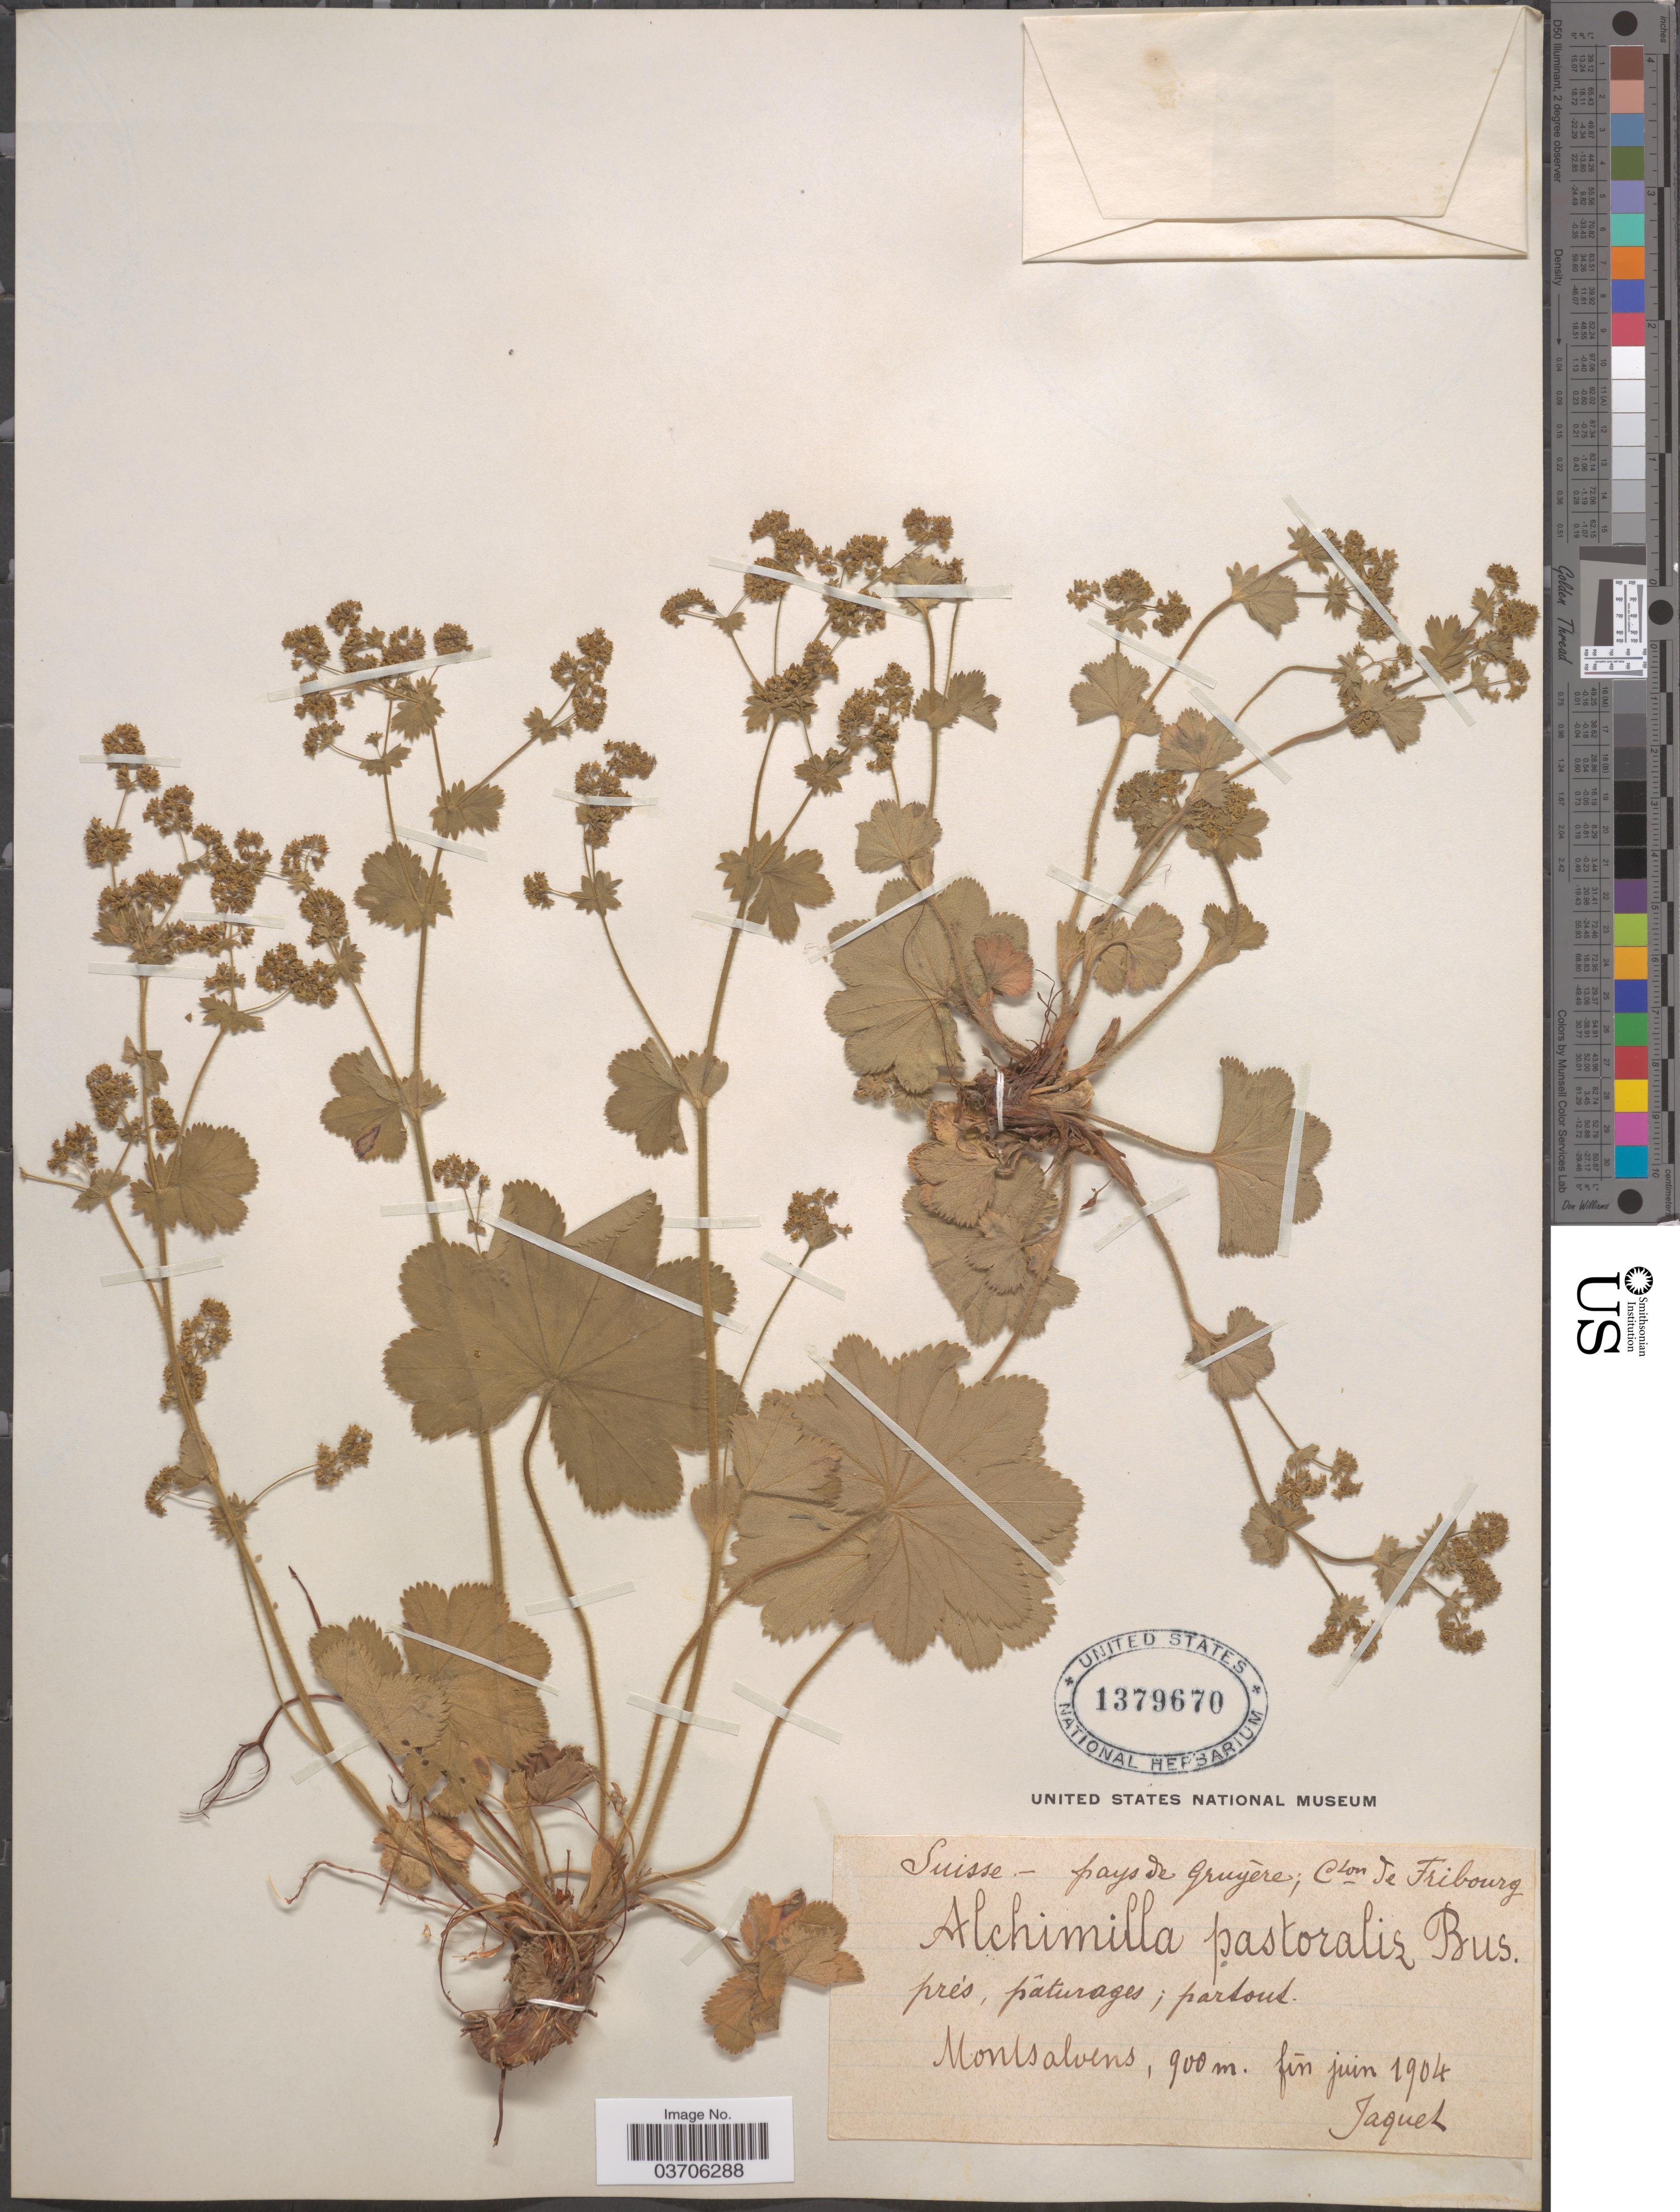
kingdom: Plantae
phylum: Tracheophyta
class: Magnoliopsida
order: Rosales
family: Rosaceae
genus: Alchemilla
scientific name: Alchemilla pastoralis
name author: Buser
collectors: -. Jaquet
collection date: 1904-06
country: Switzerland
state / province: Fribourg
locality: Suisse. Pays de Gruyère; Cton de Fribourg. Près, pâturages; partout. Montsalvens.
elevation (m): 900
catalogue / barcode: US 1379670